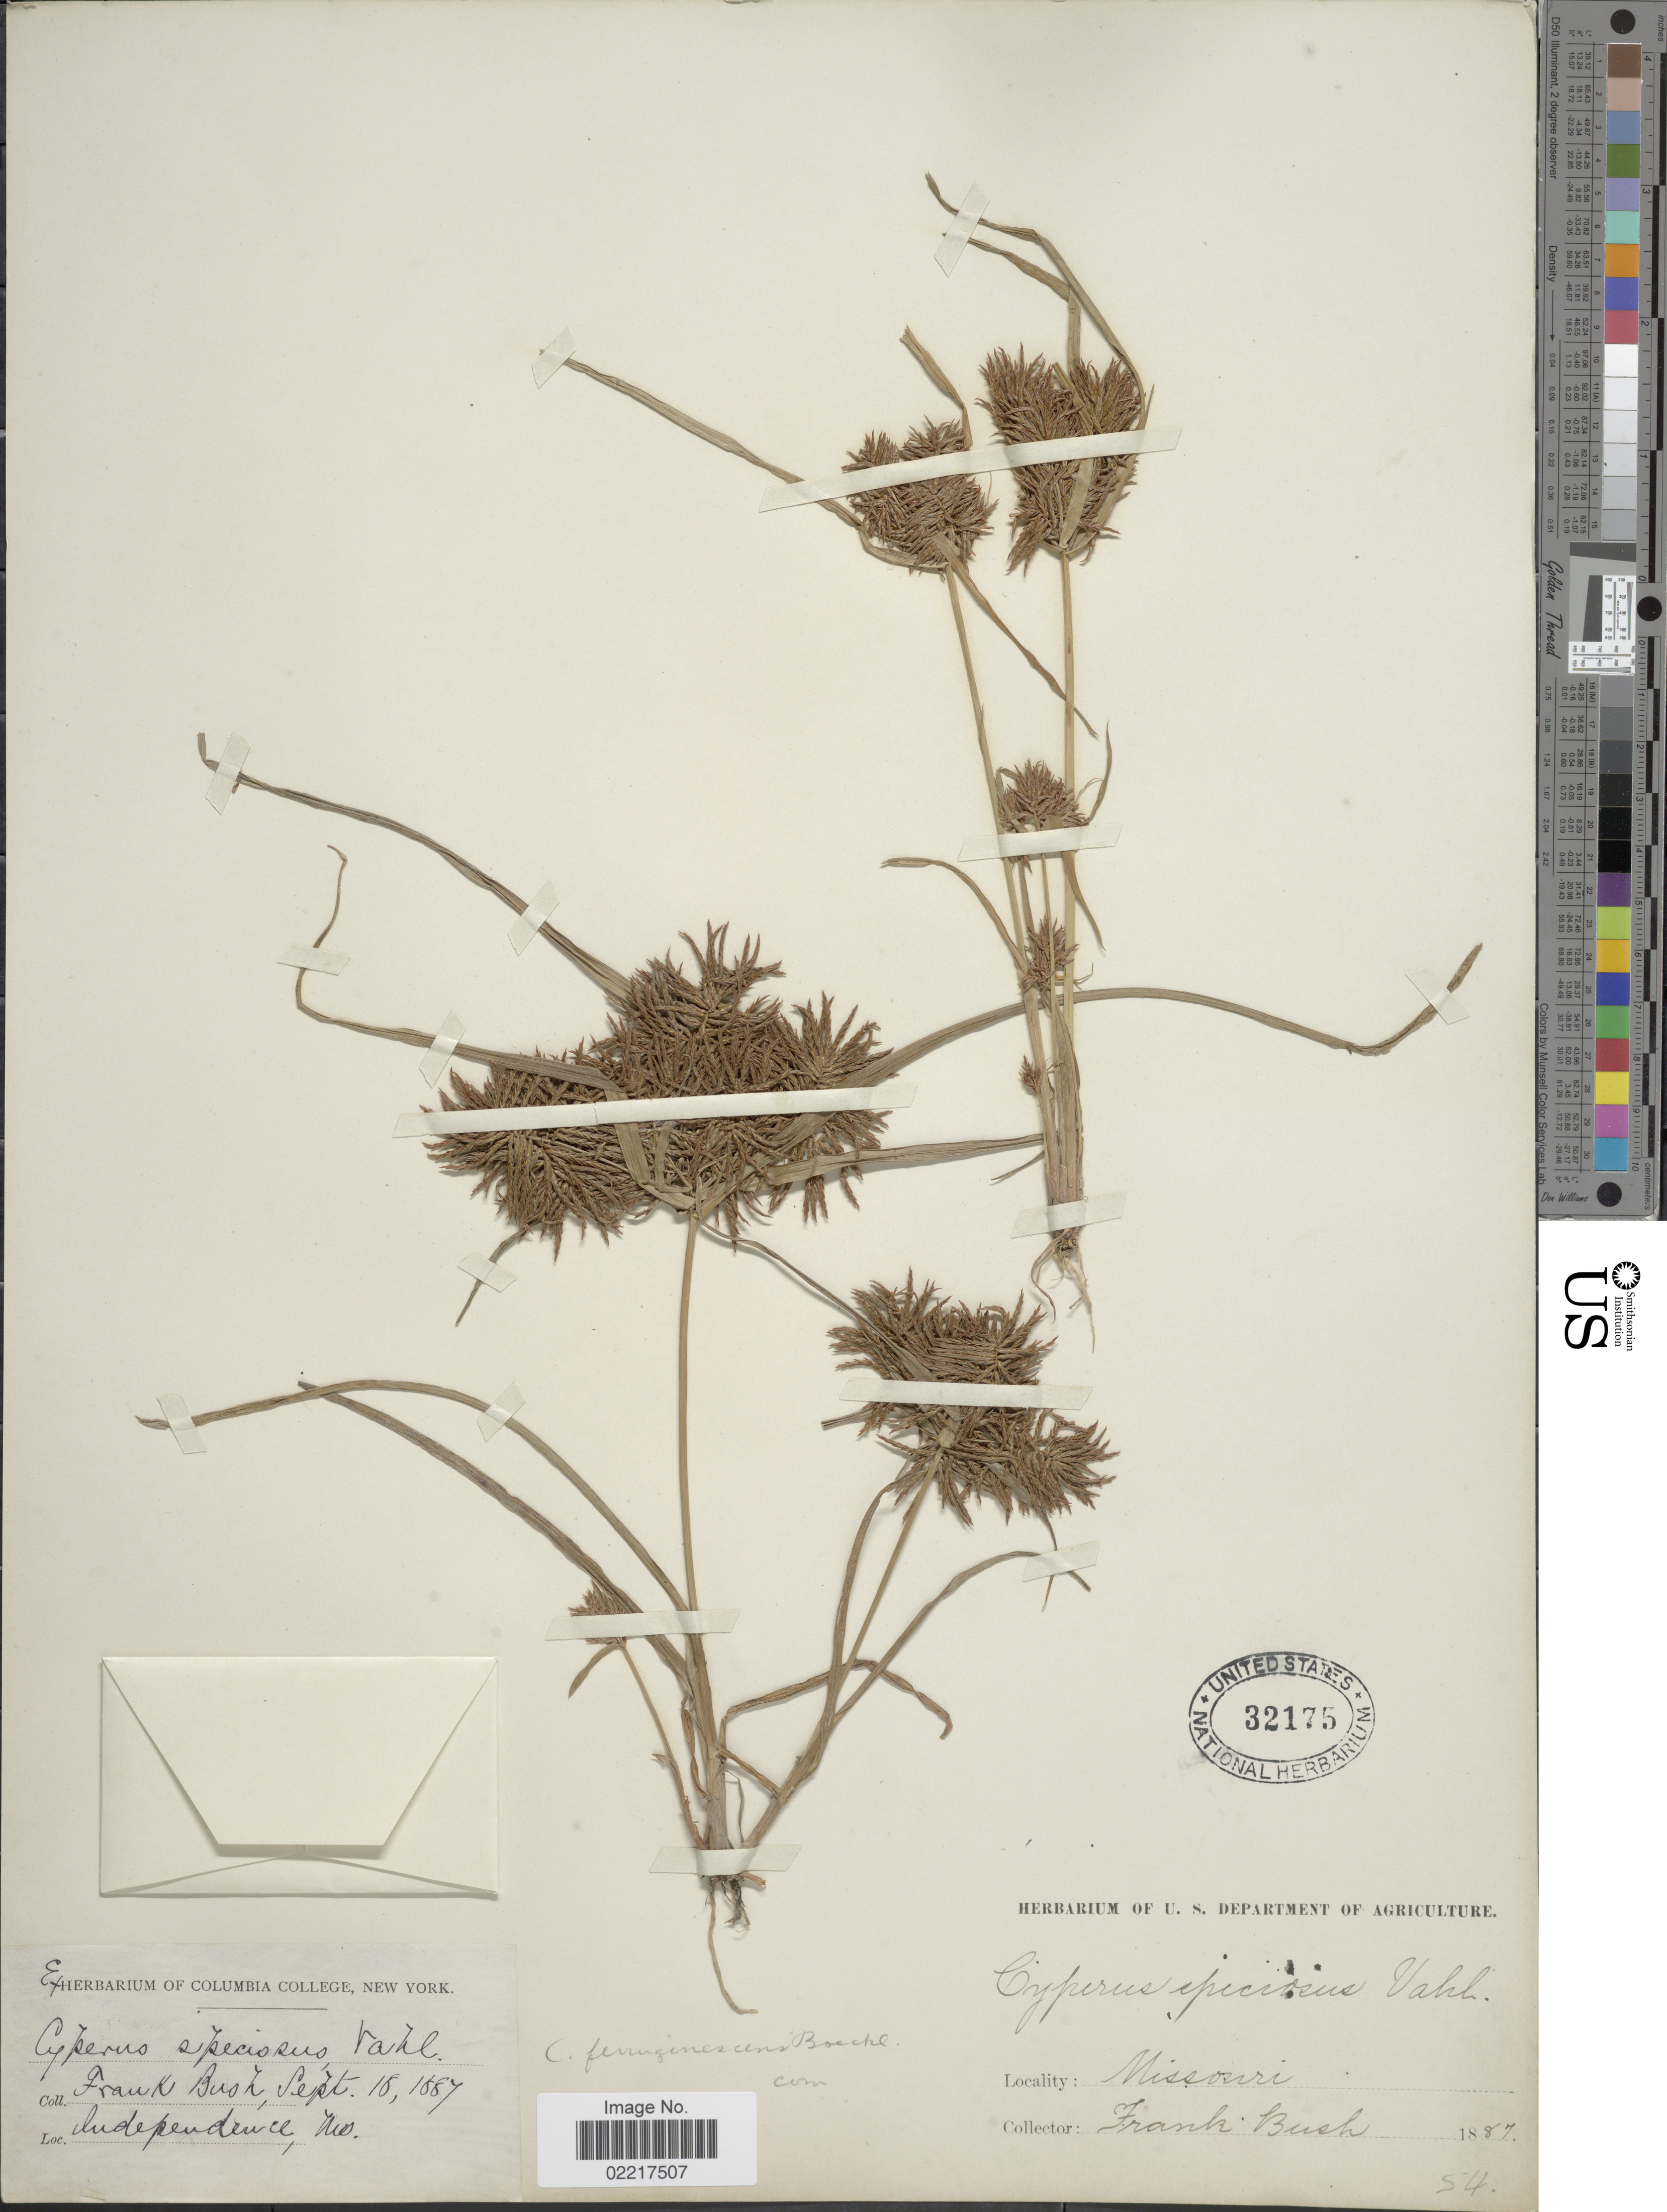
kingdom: Plantae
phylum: Tracheophyta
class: Liliopsida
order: Poales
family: Cyperaceae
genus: Cyperus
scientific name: Cyperus odoratus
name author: L.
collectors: F. Bush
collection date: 1887-09-15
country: United States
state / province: Missouri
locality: Independence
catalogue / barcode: US 32175